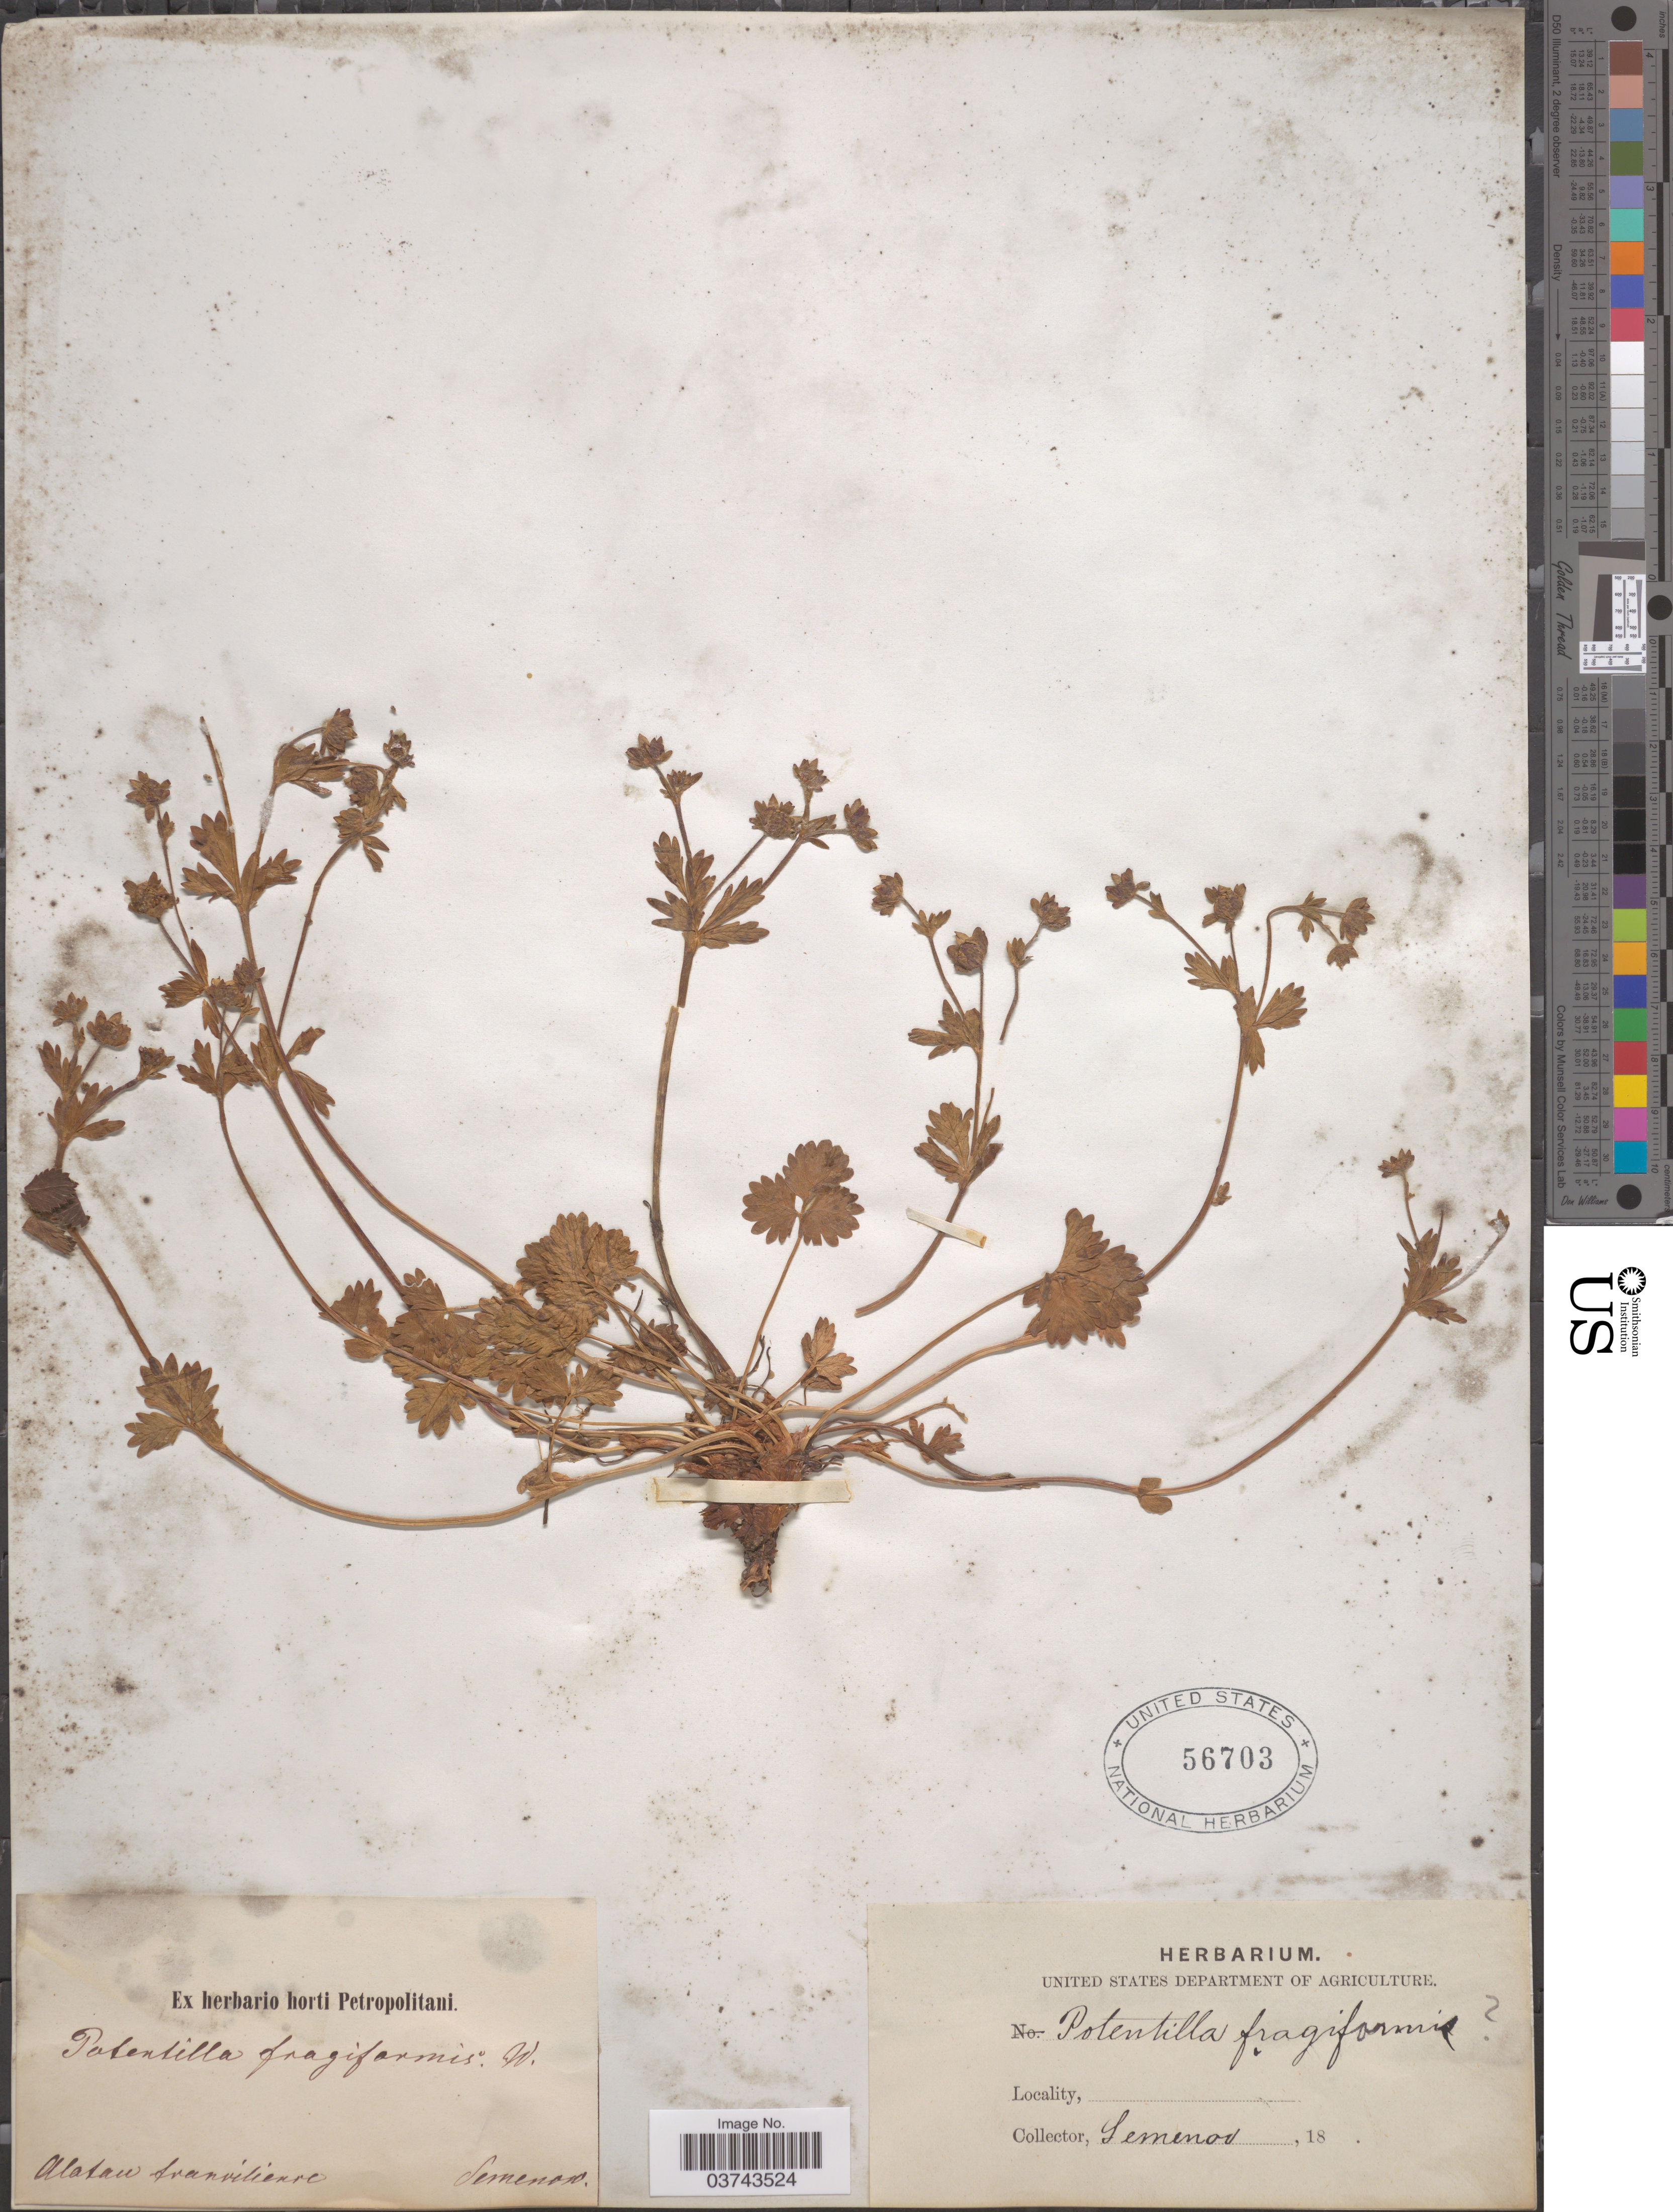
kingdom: Plantae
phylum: Tracheophyta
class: Magnoliopsida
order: Rosales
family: Rosaceae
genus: Potentilla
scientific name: Potentilla fragiformis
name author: Willd. ex D.F.K. Schltdl.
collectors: -- Semenov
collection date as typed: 18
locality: Alatau tranvilienre [interpreted].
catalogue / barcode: US 56703